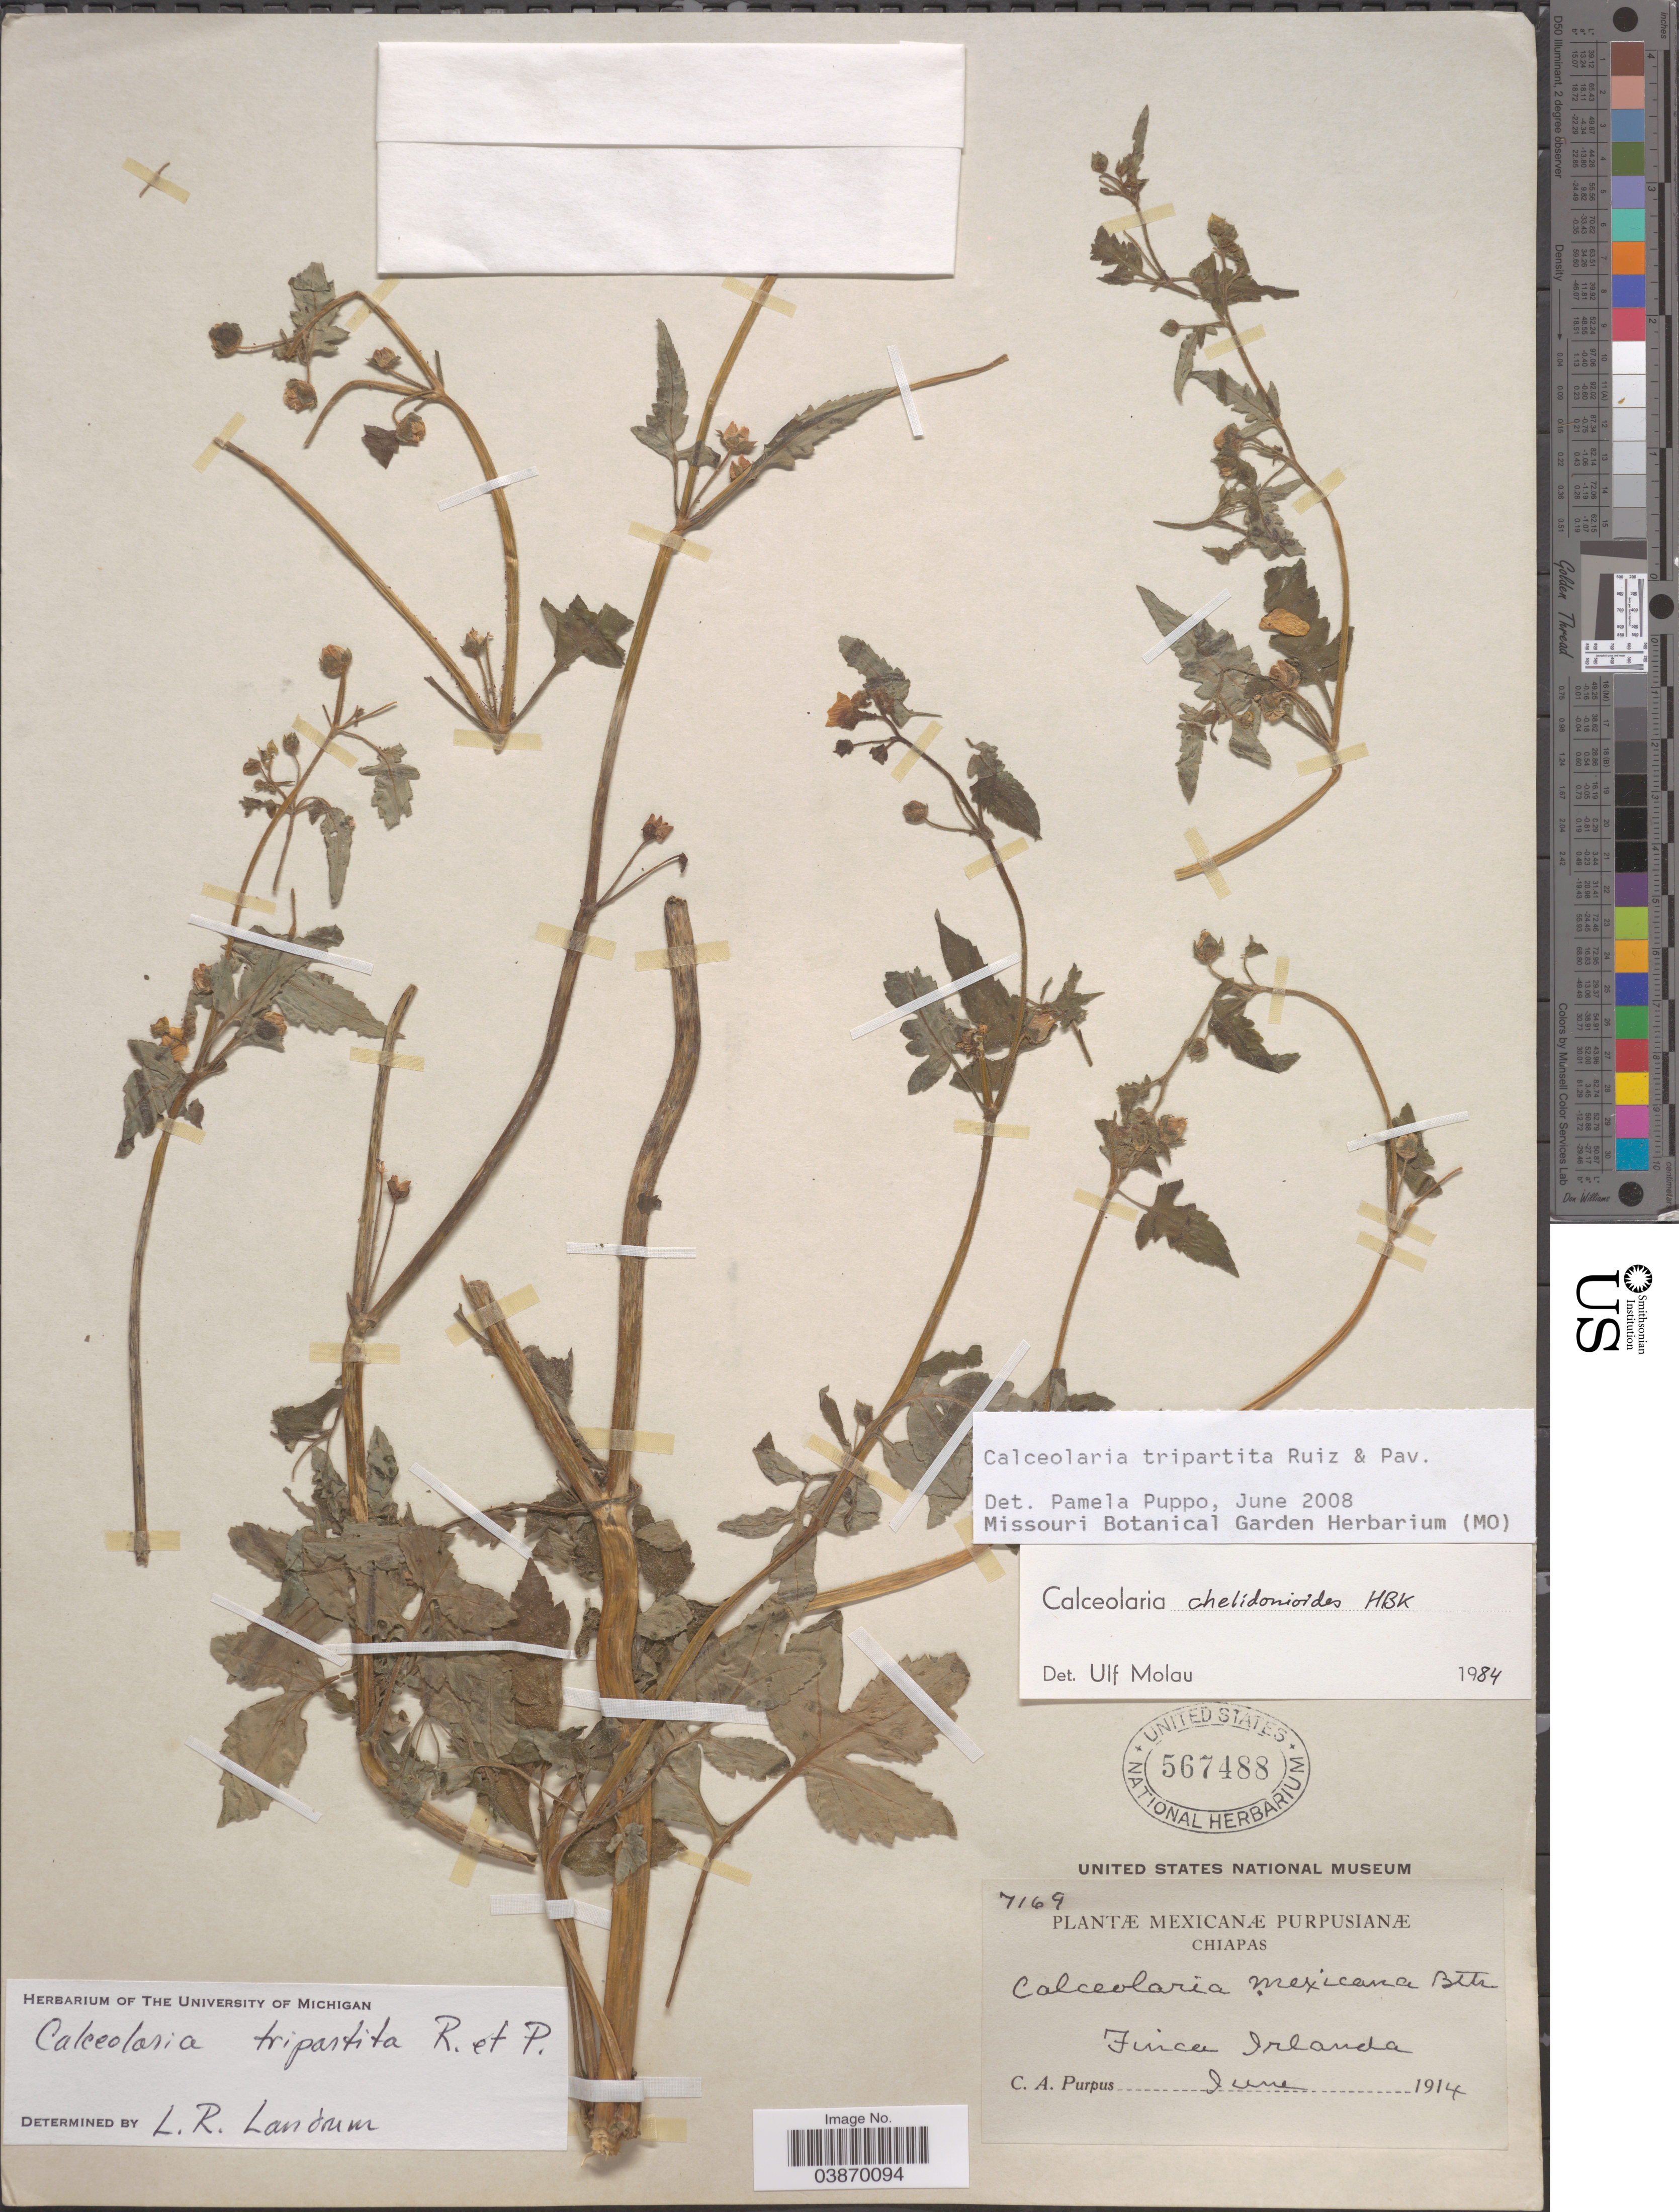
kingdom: Plantae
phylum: Tracheophyta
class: Magnoliopsida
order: Lamiales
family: Calceolariaceae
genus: Calceolaria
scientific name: Calceolaria tripartita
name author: Ruiz & Pav.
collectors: C. A. Purpus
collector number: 7169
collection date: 1914-06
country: Mexico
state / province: Chiapas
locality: Juice Irlanda.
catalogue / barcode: US 567488